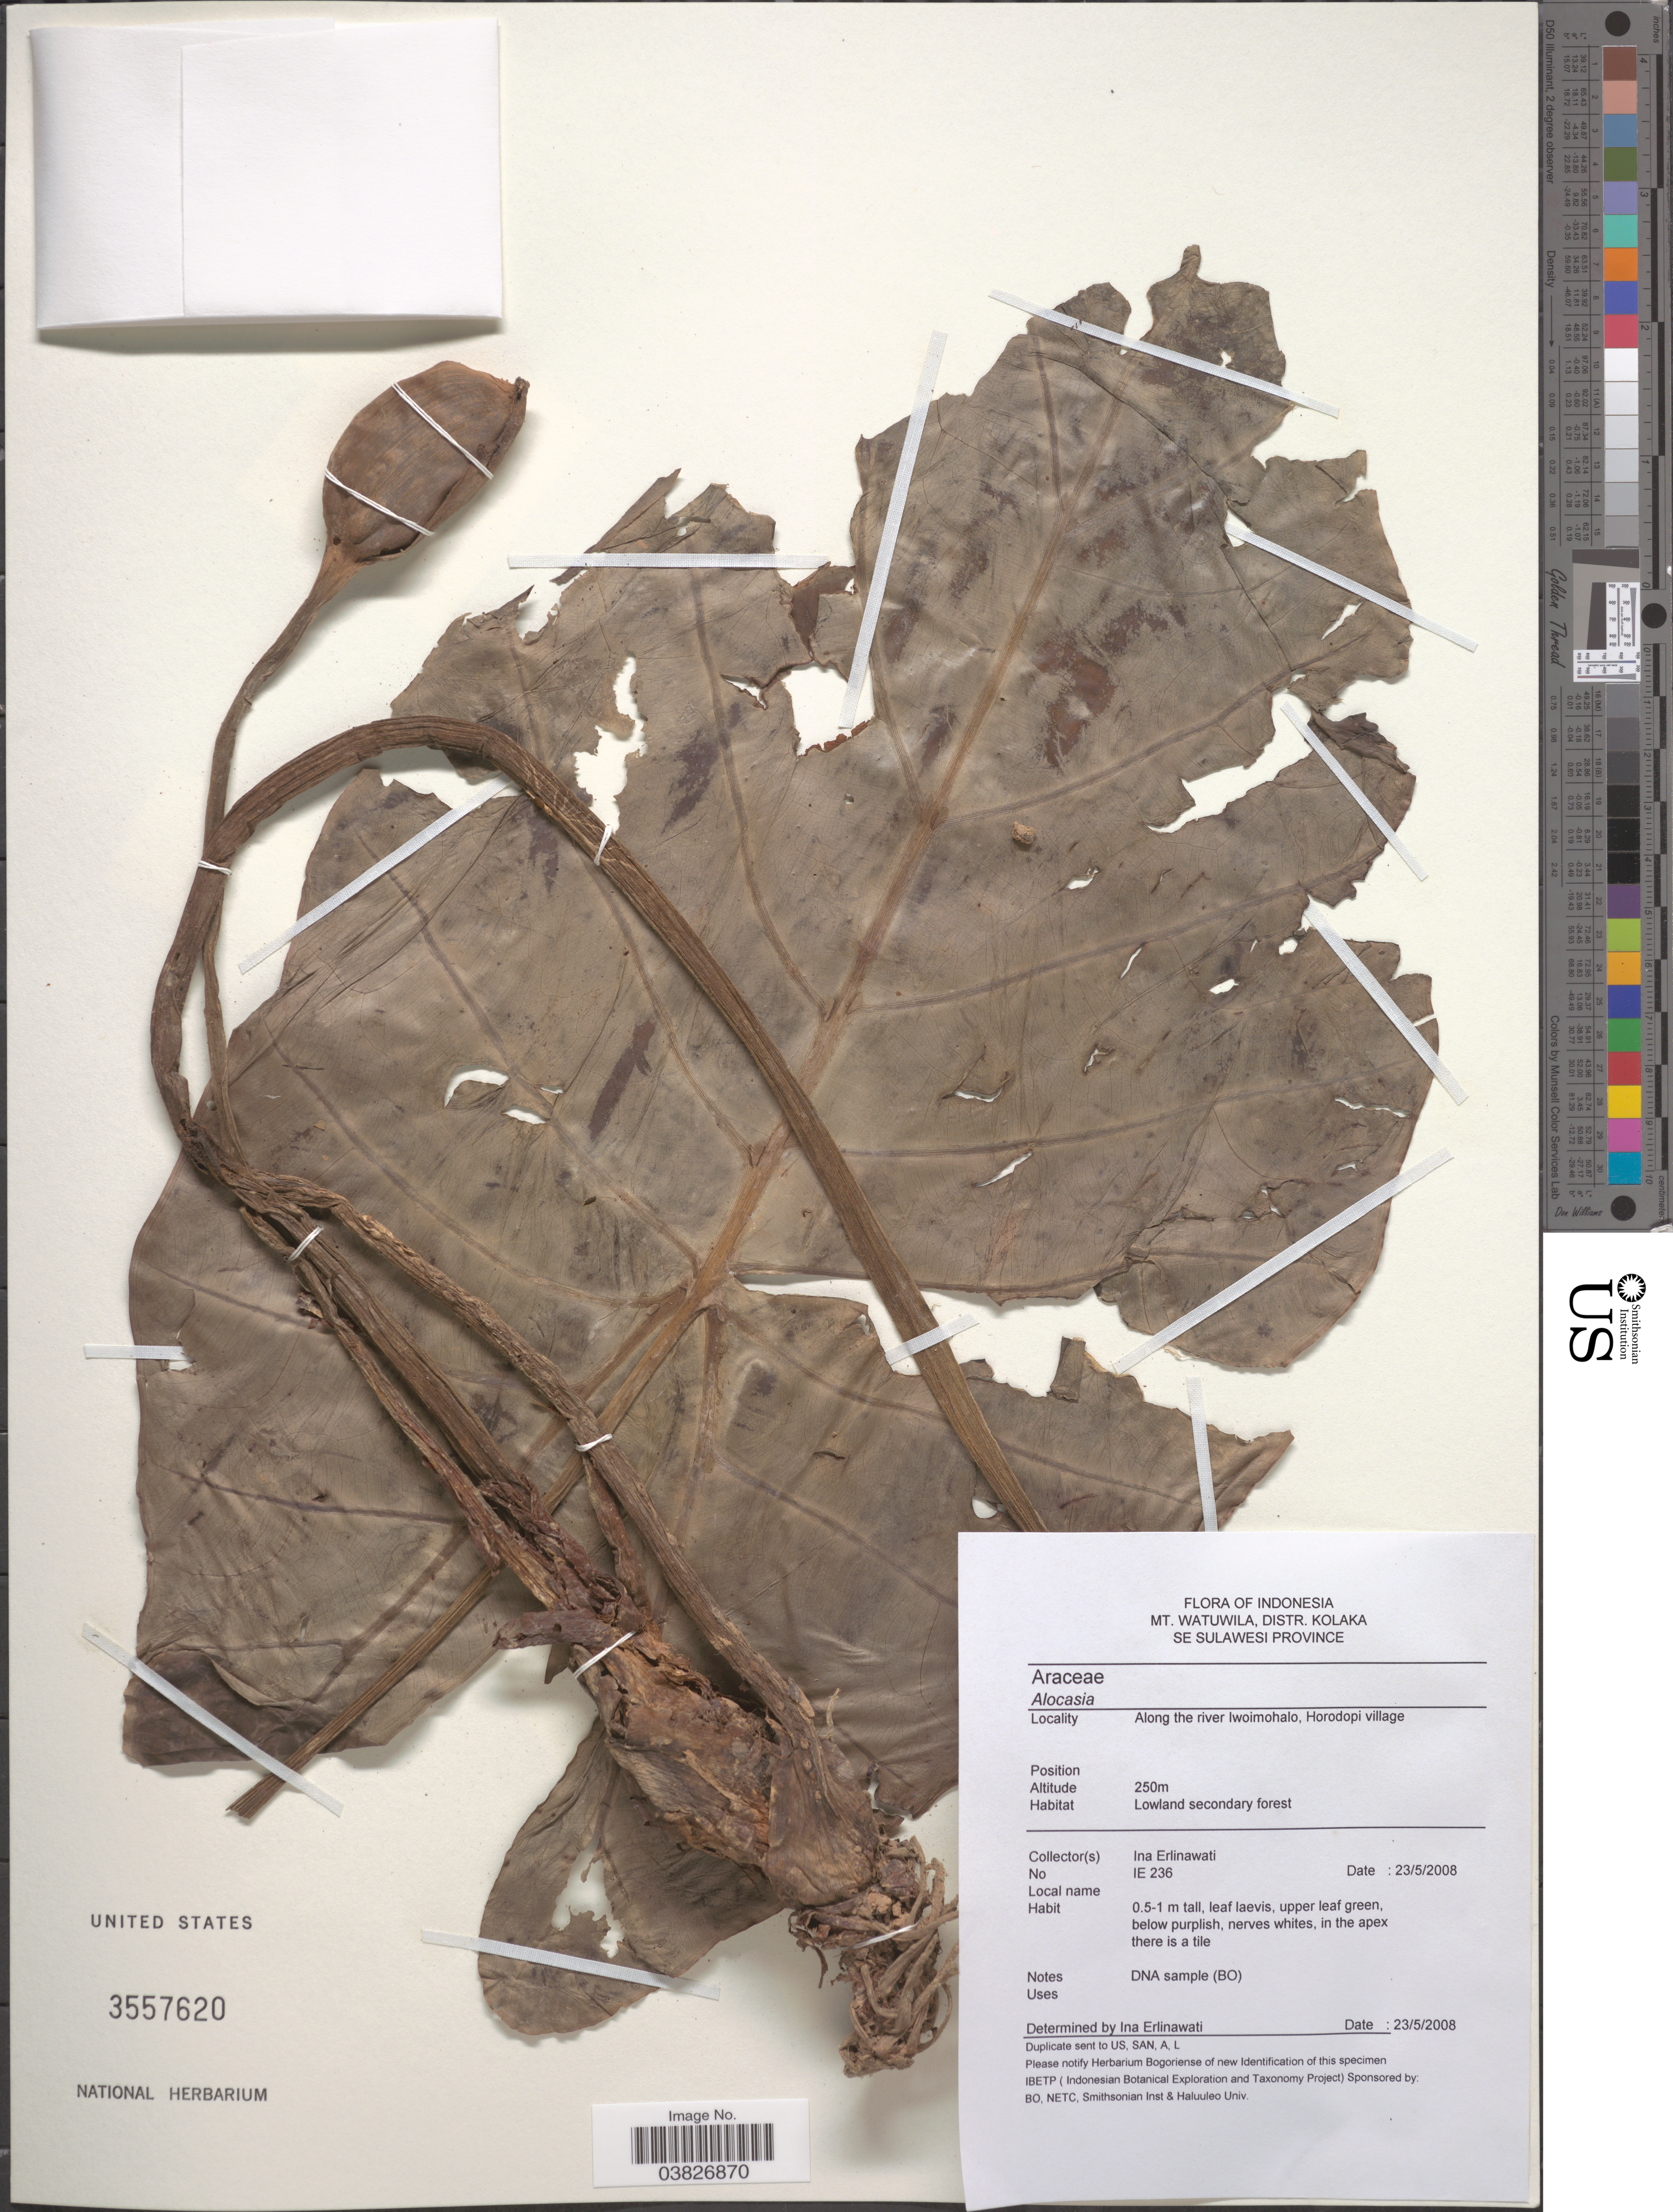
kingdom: Plantae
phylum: Tracheophyta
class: Liliopsida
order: Alismatales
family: Araceae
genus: Alocasia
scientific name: Alocasia sp.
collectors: I. Erlinawati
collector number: IE 236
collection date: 2008-05-23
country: Indonesia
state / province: Sulawesi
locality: Mt. Watuwila, Distr. Kolaka. SE Sulawesi Province. Along the river Iwoimohalo, Horodopi village.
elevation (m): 250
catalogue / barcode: US 3557620